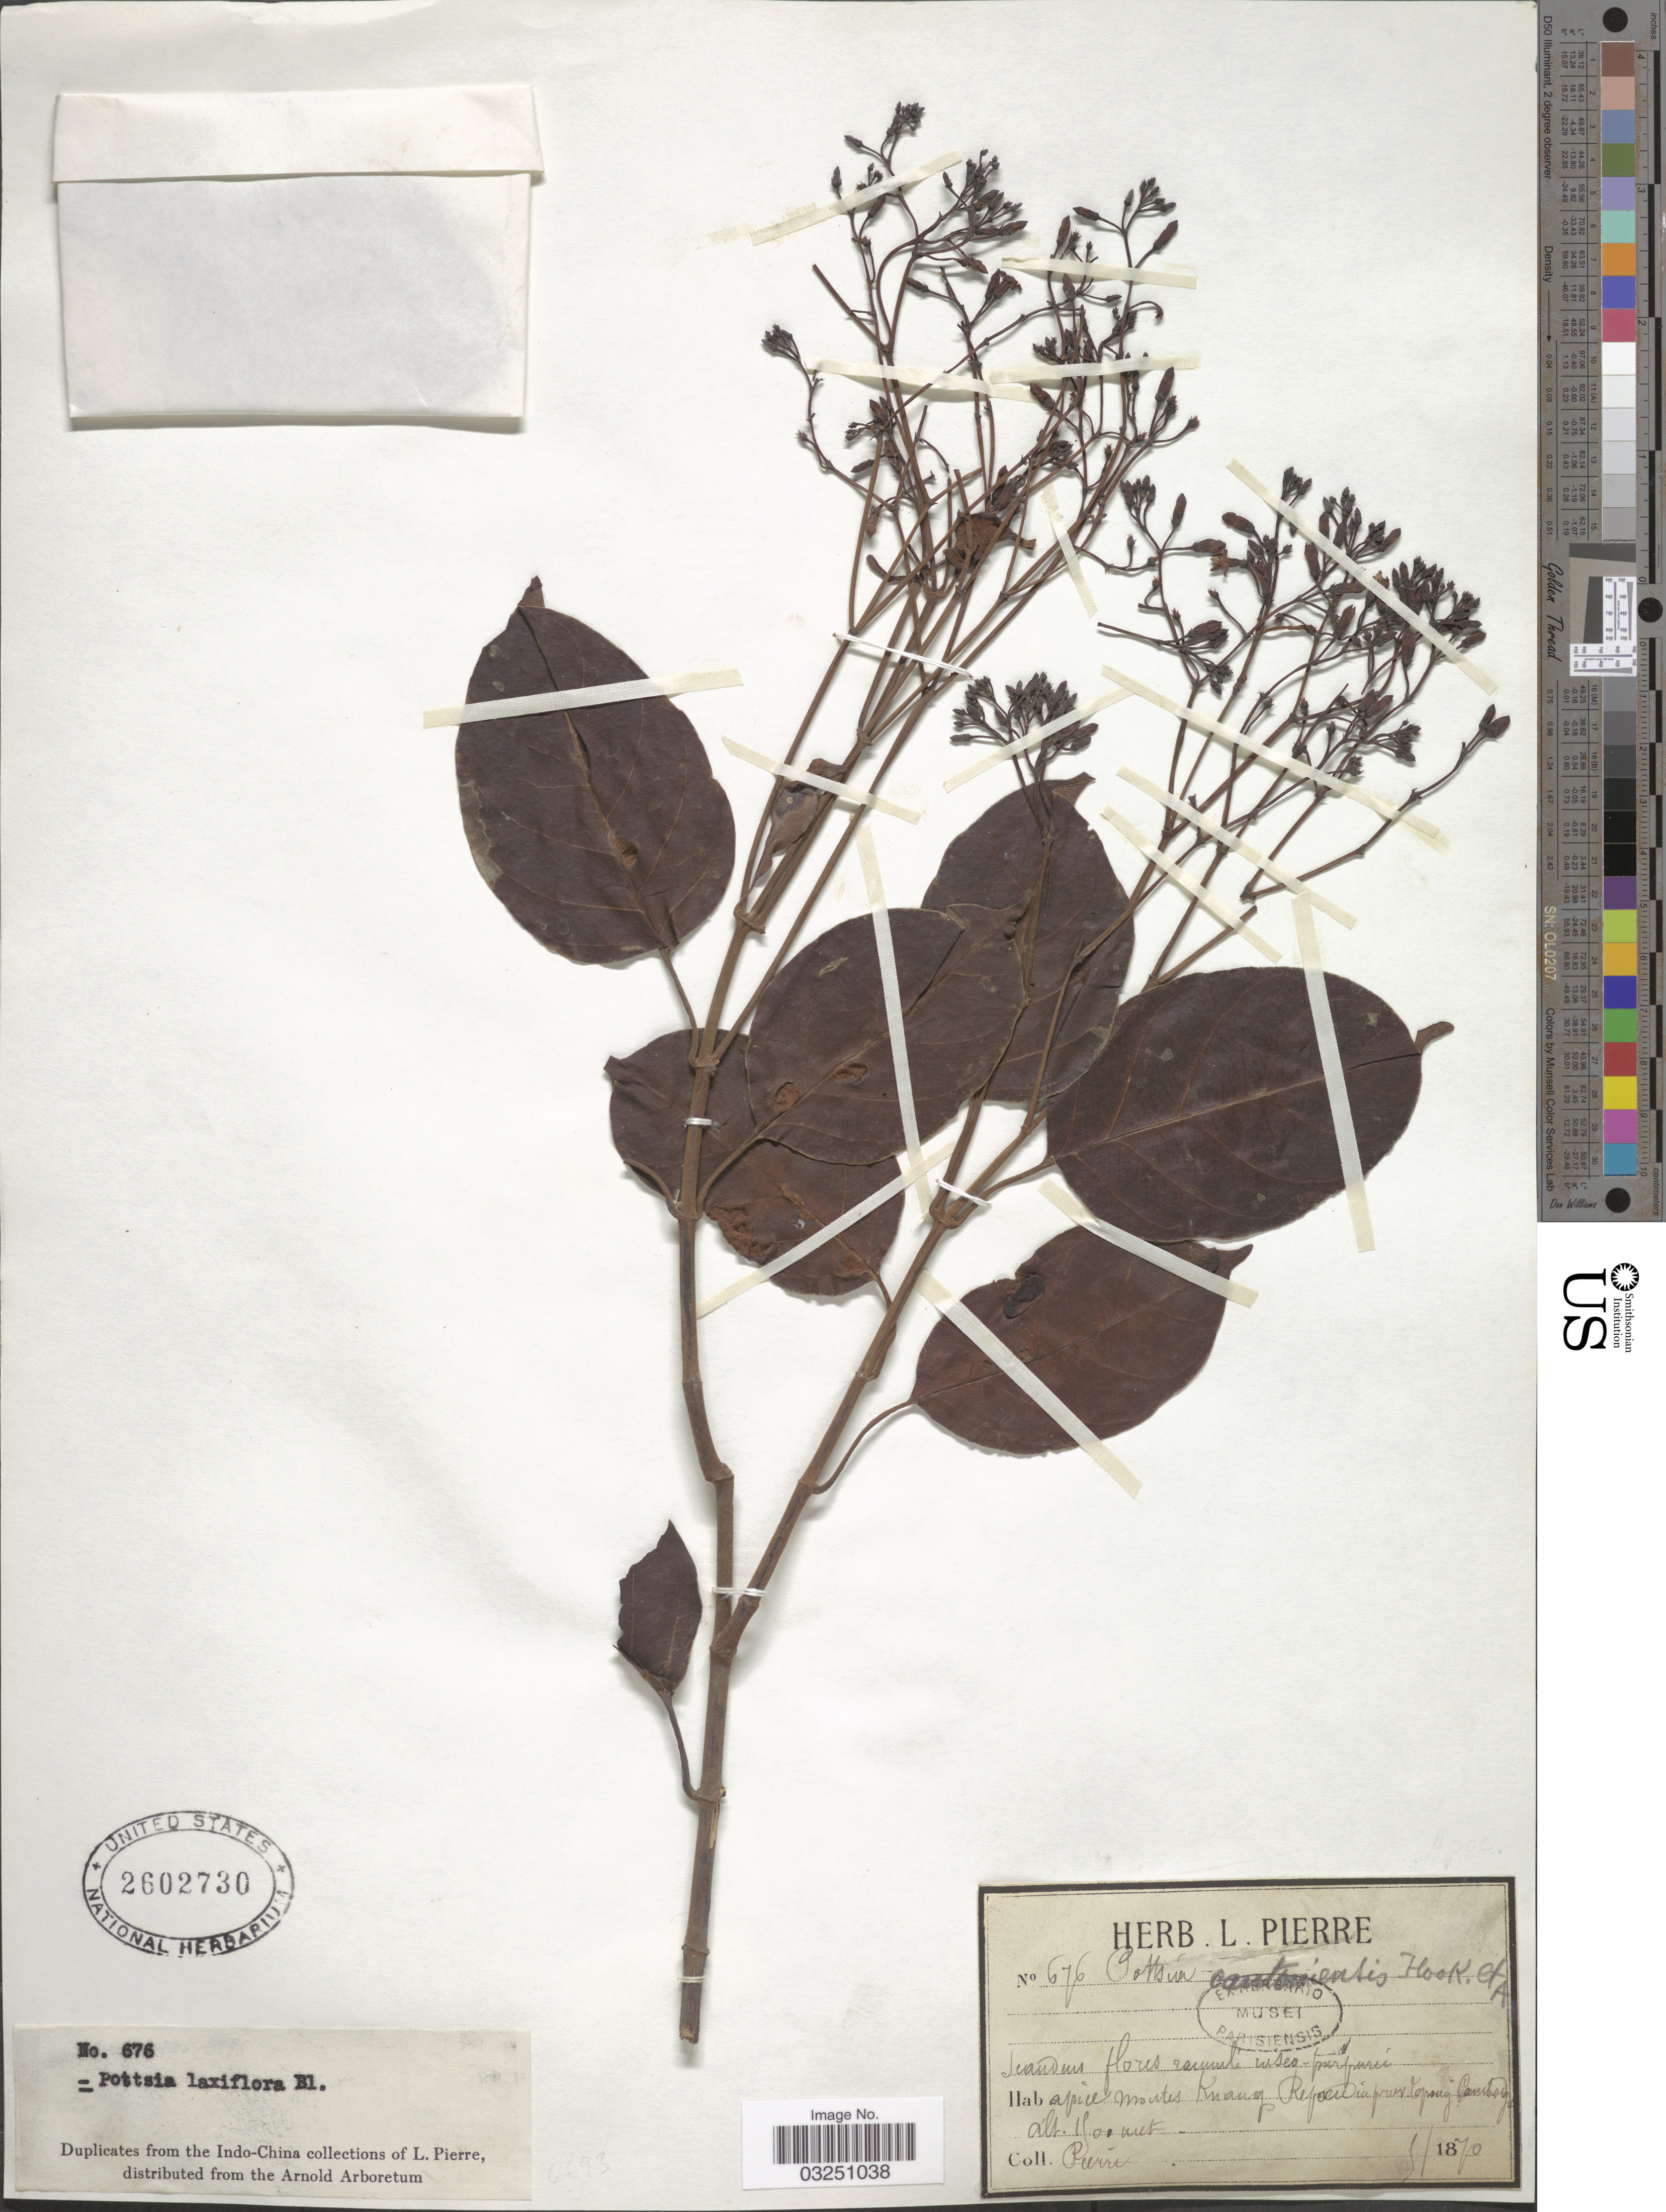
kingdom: Plantae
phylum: Tracheophyta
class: Magnoliopsida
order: Gentianales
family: Apocynaceae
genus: Pottsia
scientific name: Pottsia laxiflora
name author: (Blume) Kuntze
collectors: L. Pierre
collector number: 676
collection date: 1870-05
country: Cambodia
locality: Apice montes Kuang Repoeu [interpreted] prov. Tpong Cambodge.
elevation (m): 1500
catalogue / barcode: US 2602730